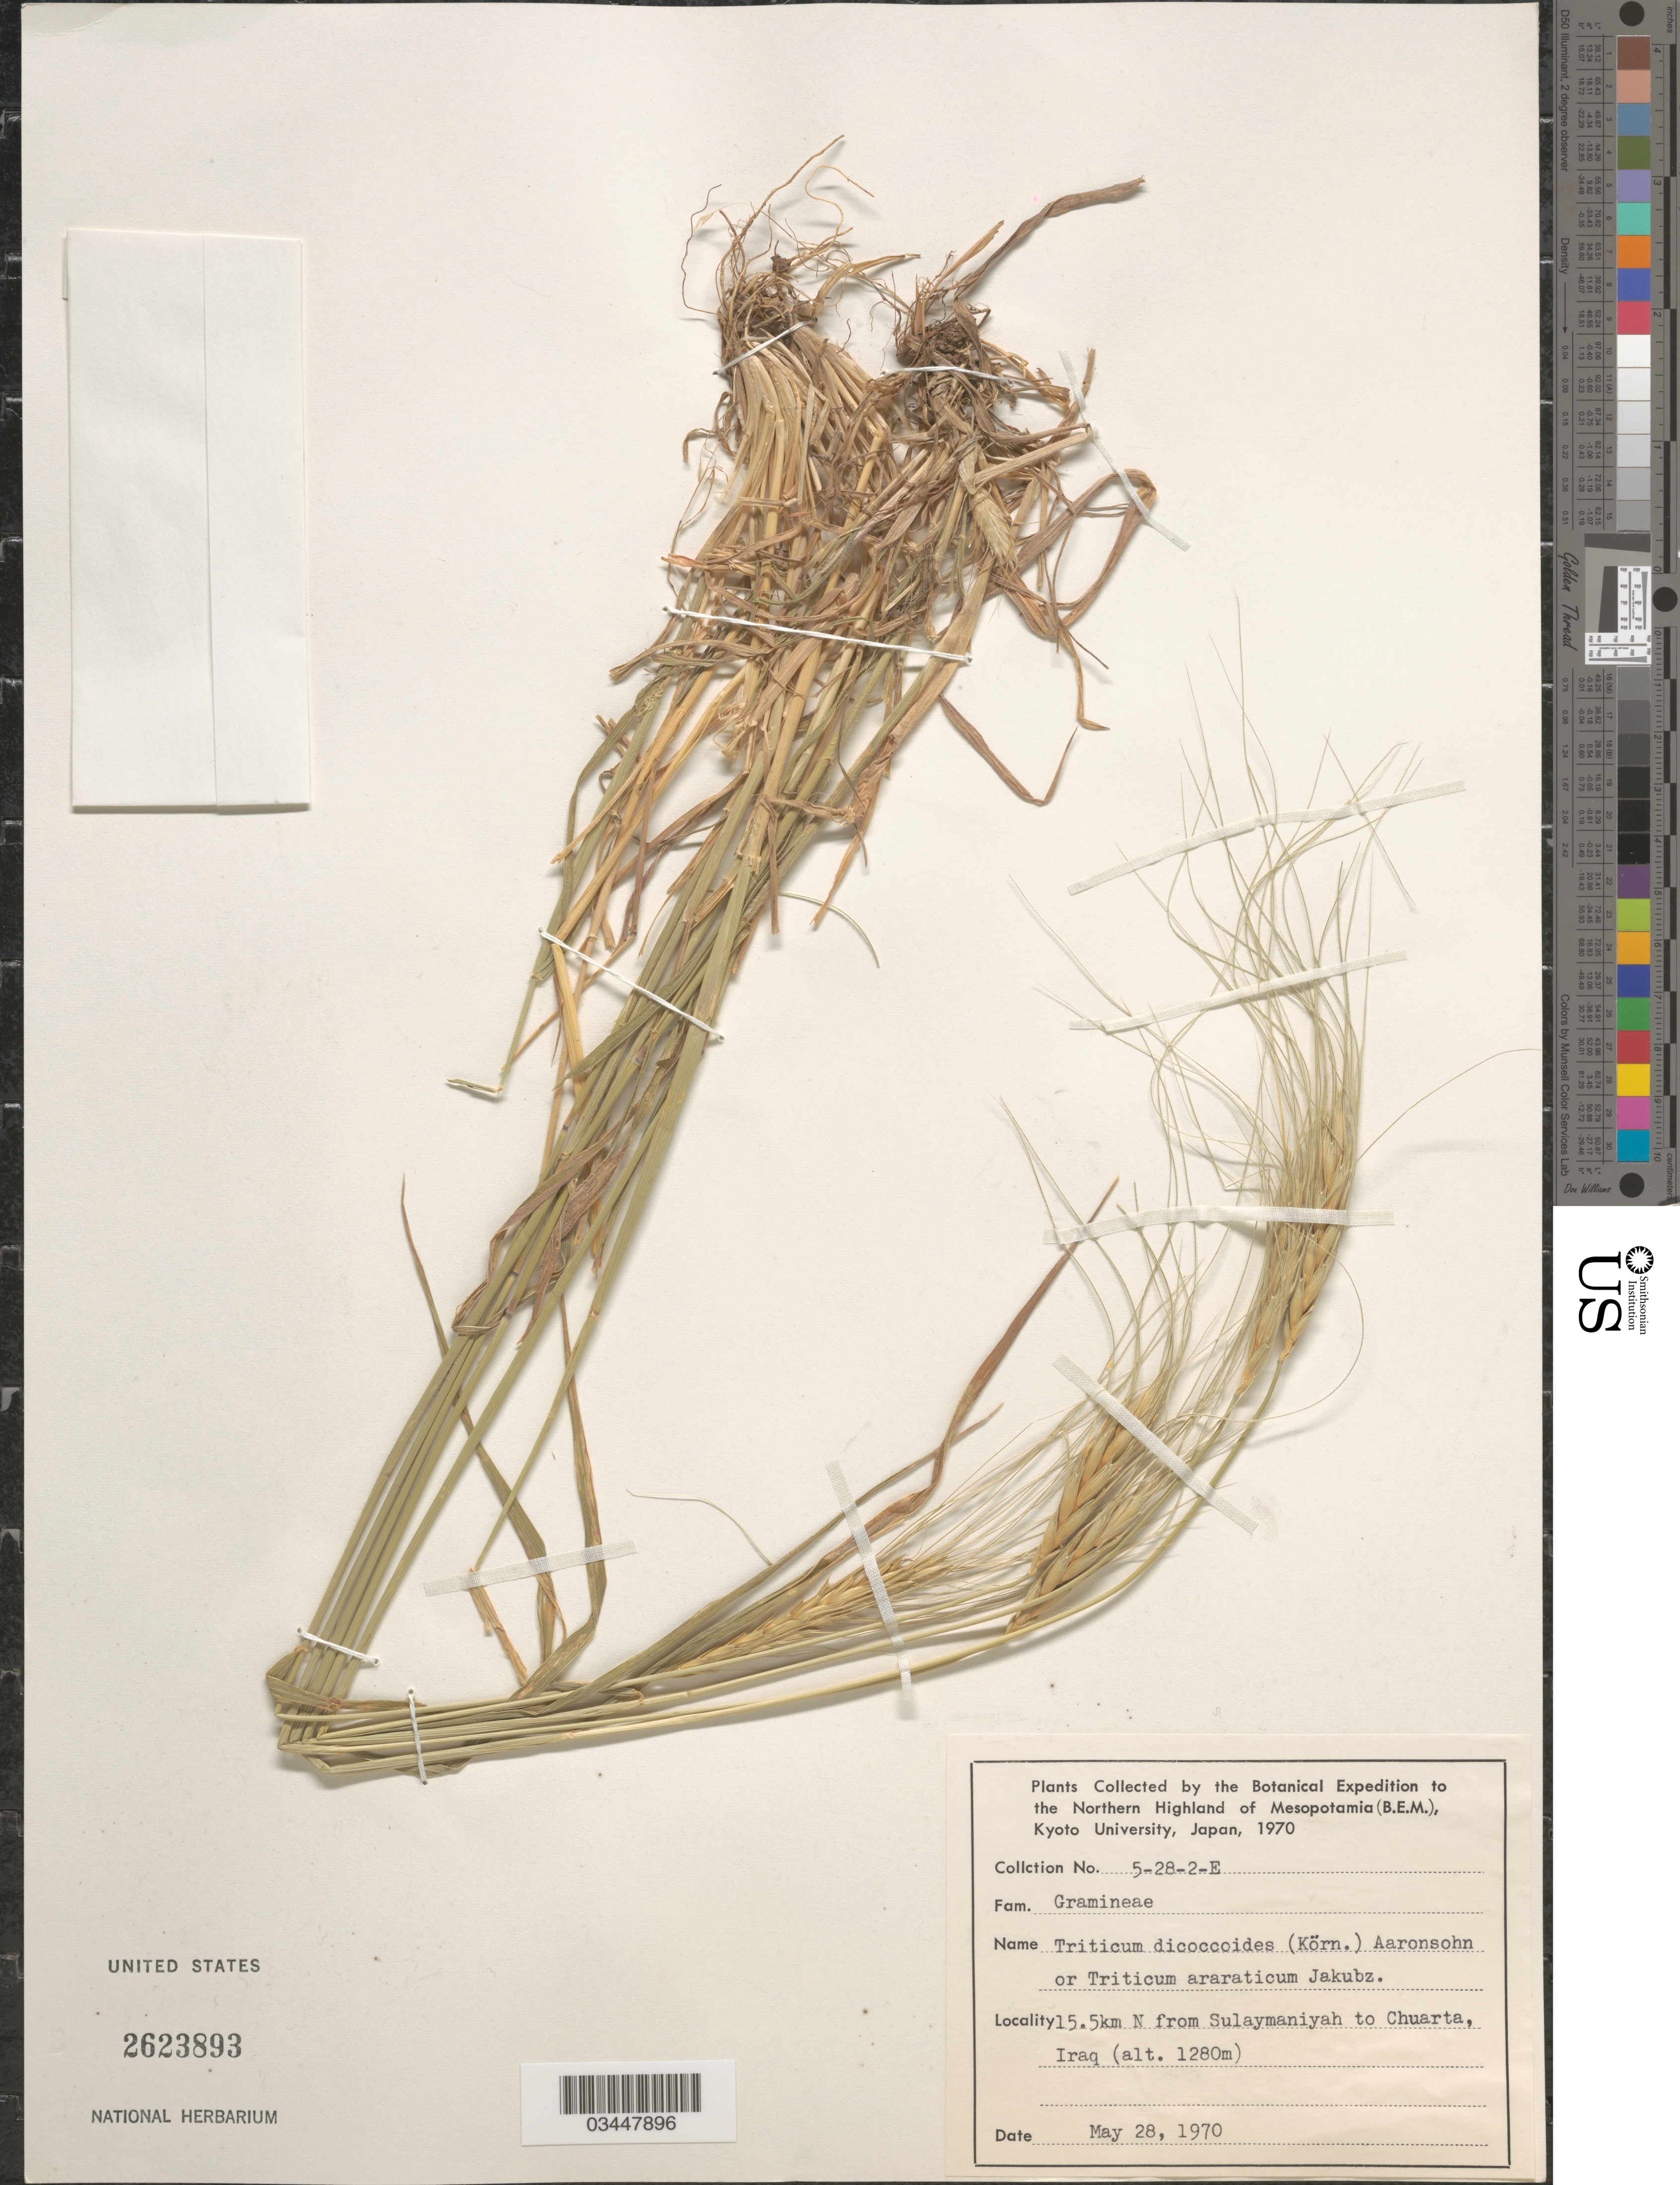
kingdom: Plantae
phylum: Tracheophyta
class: Liliopsida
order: Poales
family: Poaceae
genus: Triticum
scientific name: Triticum dicoccoides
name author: (Körn.) Körn. ex Schweinf.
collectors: Botanical Expedition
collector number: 5-28-2-E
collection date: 1970-05-28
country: Iraq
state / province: As Sulaymānīyah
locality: To the Northern Highland of Mesopotamia (B.E.M.). 15.5km N from Sulaymaniyah to Chuarta.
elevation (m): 1280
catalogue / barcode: US 2623893